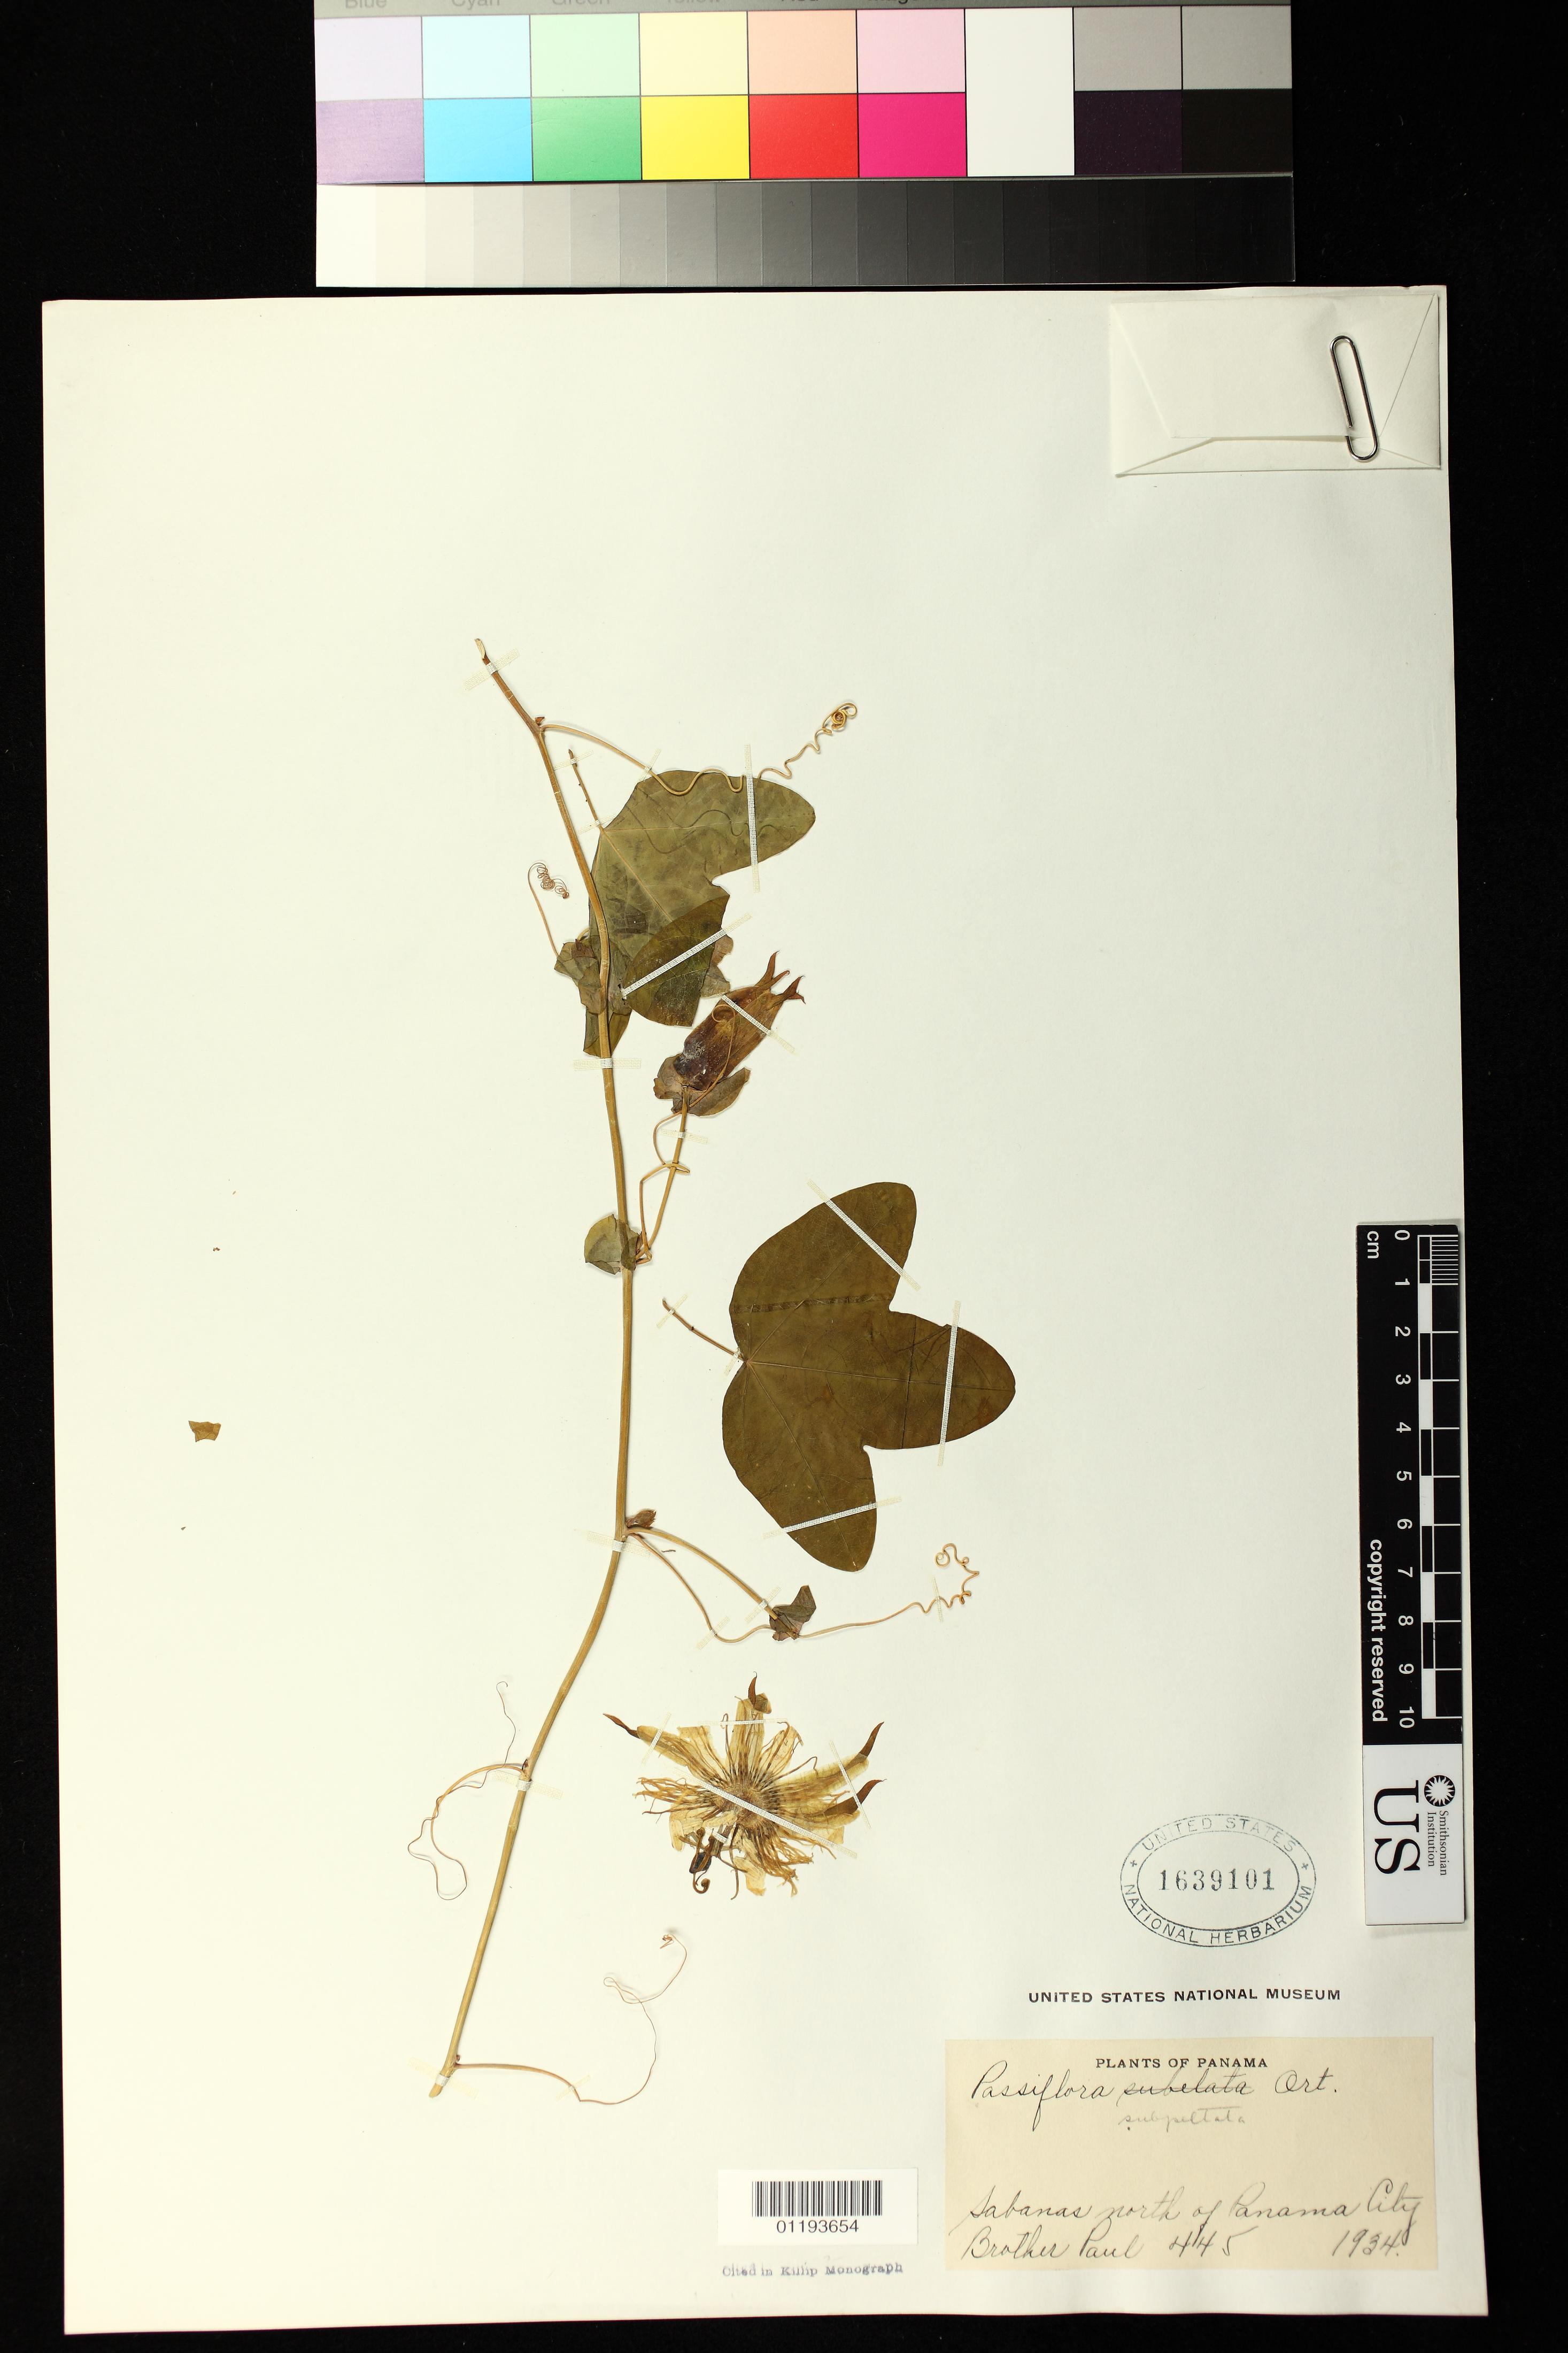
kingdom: Plantae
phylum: Tracheophyta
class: Magnoliopsida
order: Malpighiales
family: Passifloraceae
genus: Passiflora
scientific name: Passiflora subpeltata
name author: Ortega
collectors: Bro. Paul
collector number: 445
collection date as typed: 1934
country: Panama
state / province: Panamá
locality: Sabanas north of Panama City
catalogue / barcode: US 1639101